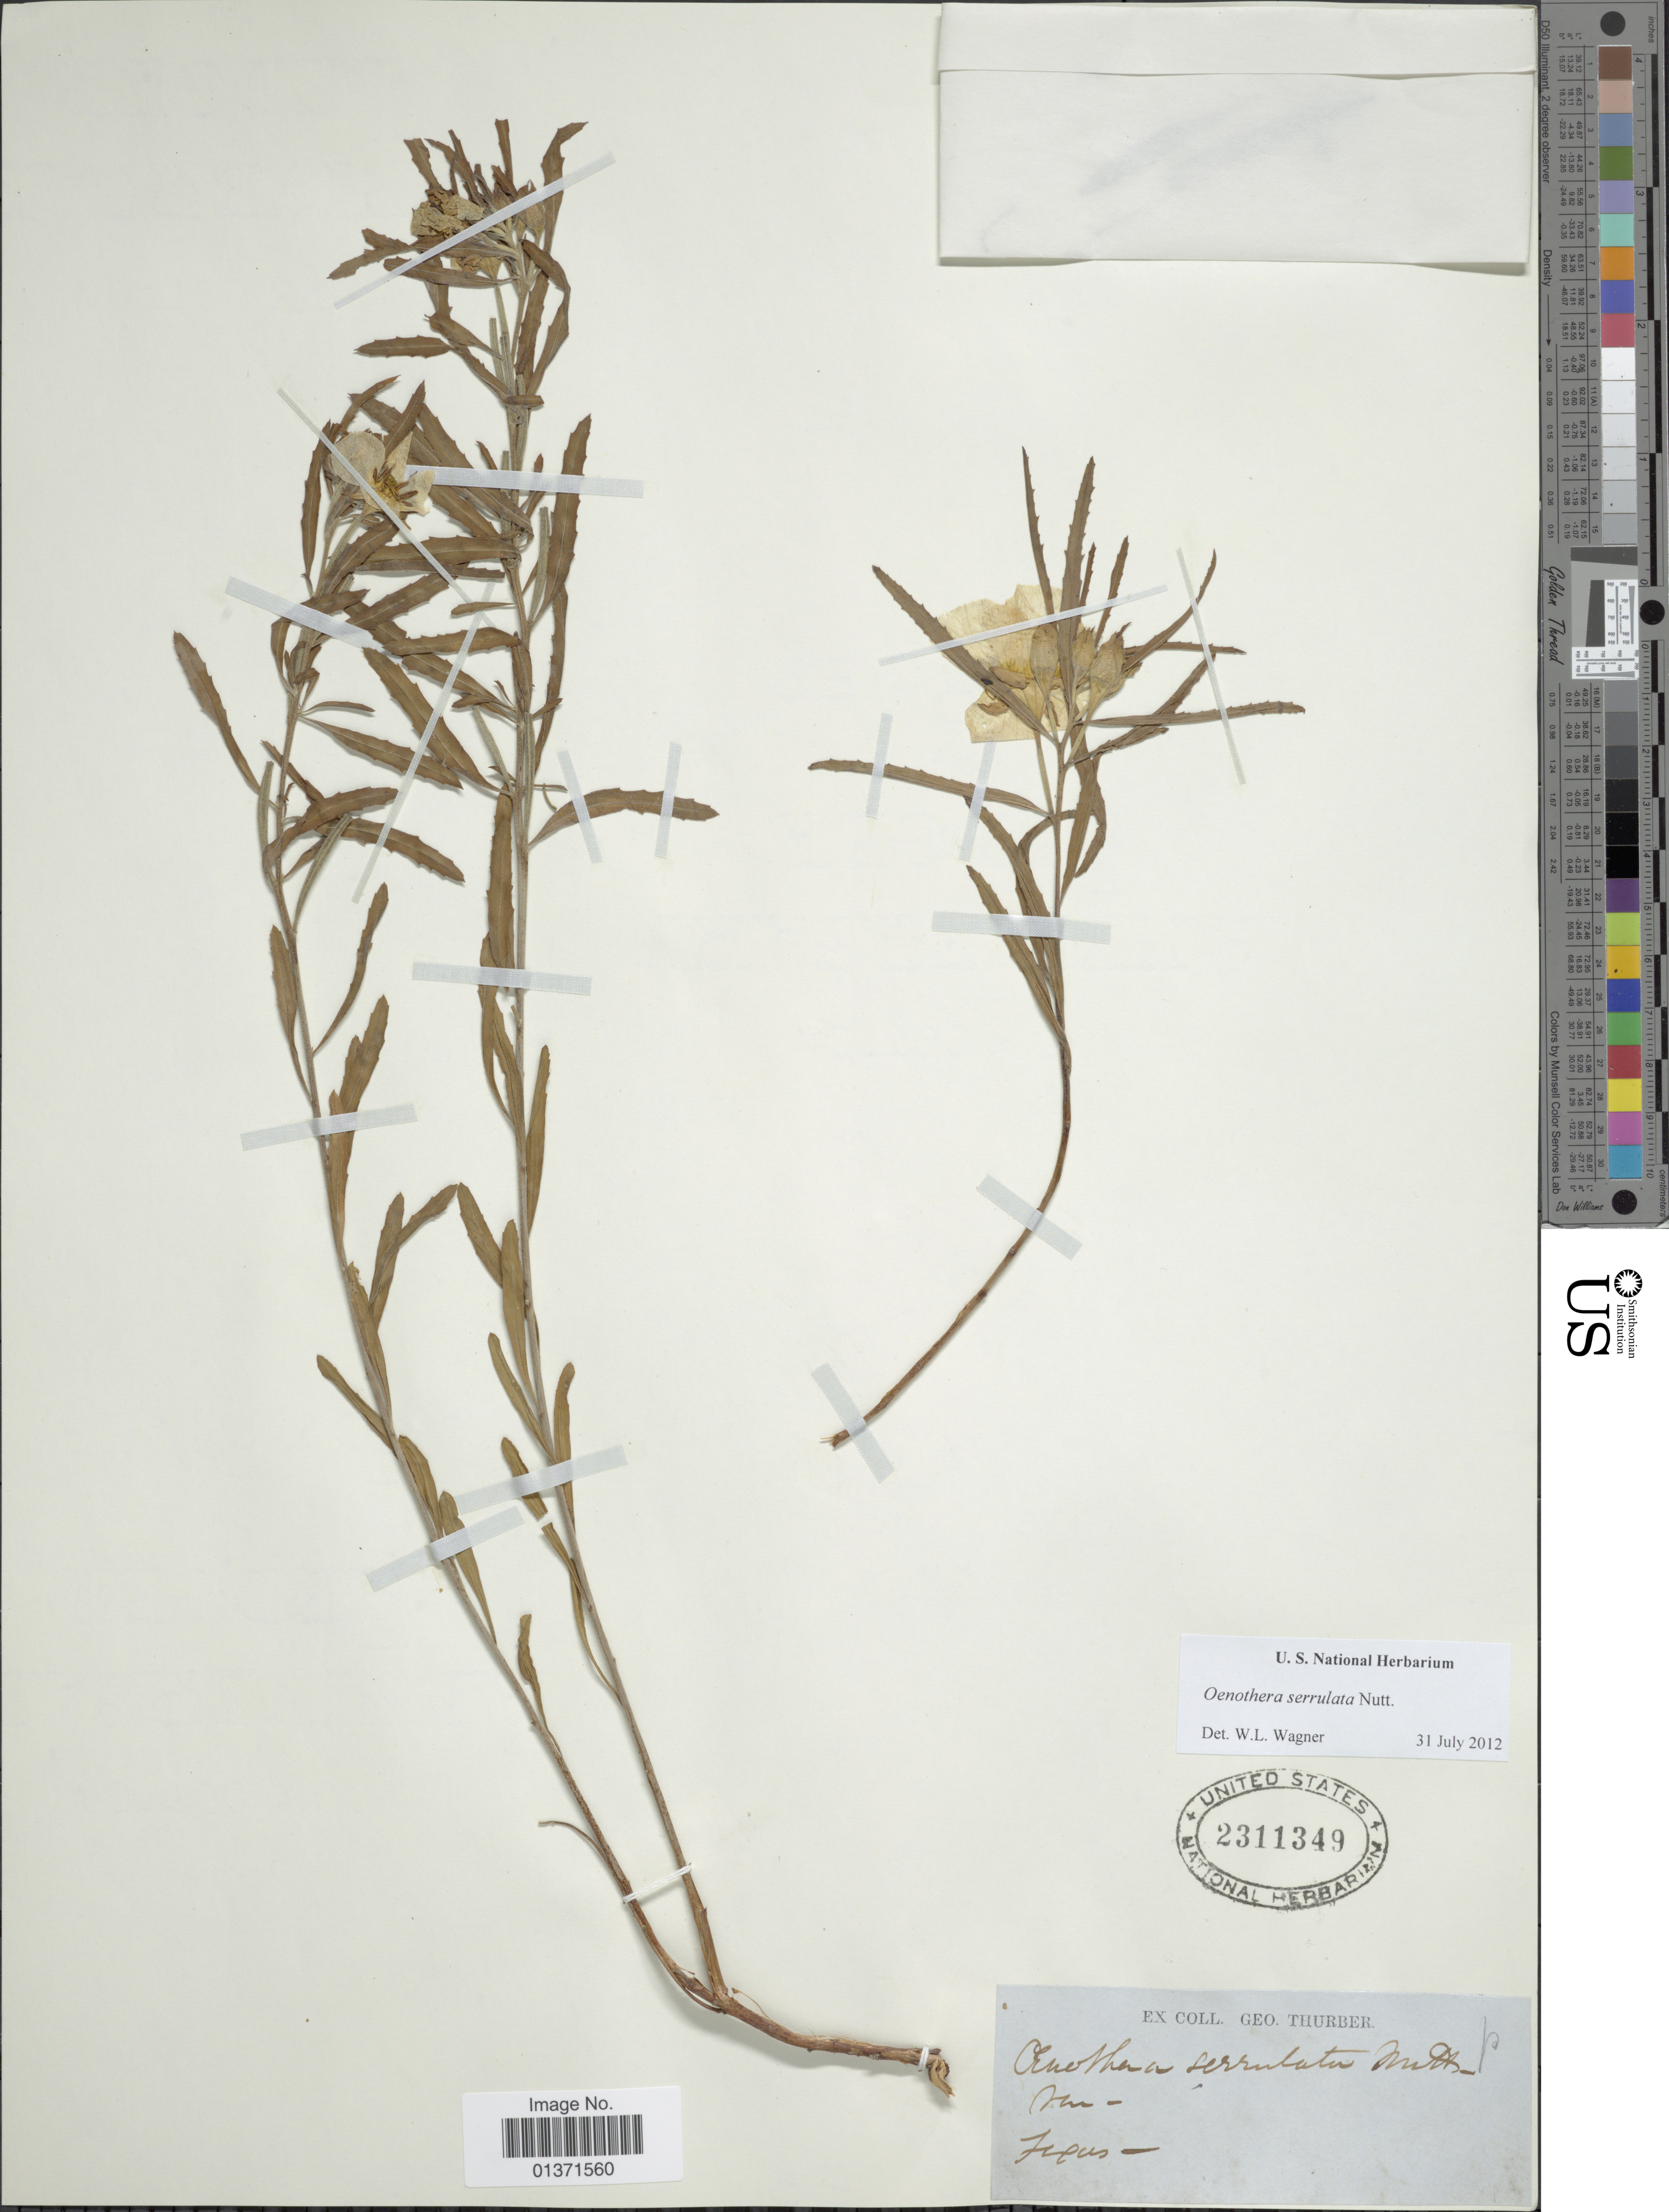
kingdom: Plantae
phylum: Tracheophyta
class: Magnoliopsida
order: Myrtales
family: Onagraceae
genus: Oenothera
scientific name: Oenothera serrulata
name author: Nutt.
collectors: G. Thurber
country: United States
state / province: Texas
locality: Texas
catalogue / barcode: US 2311349